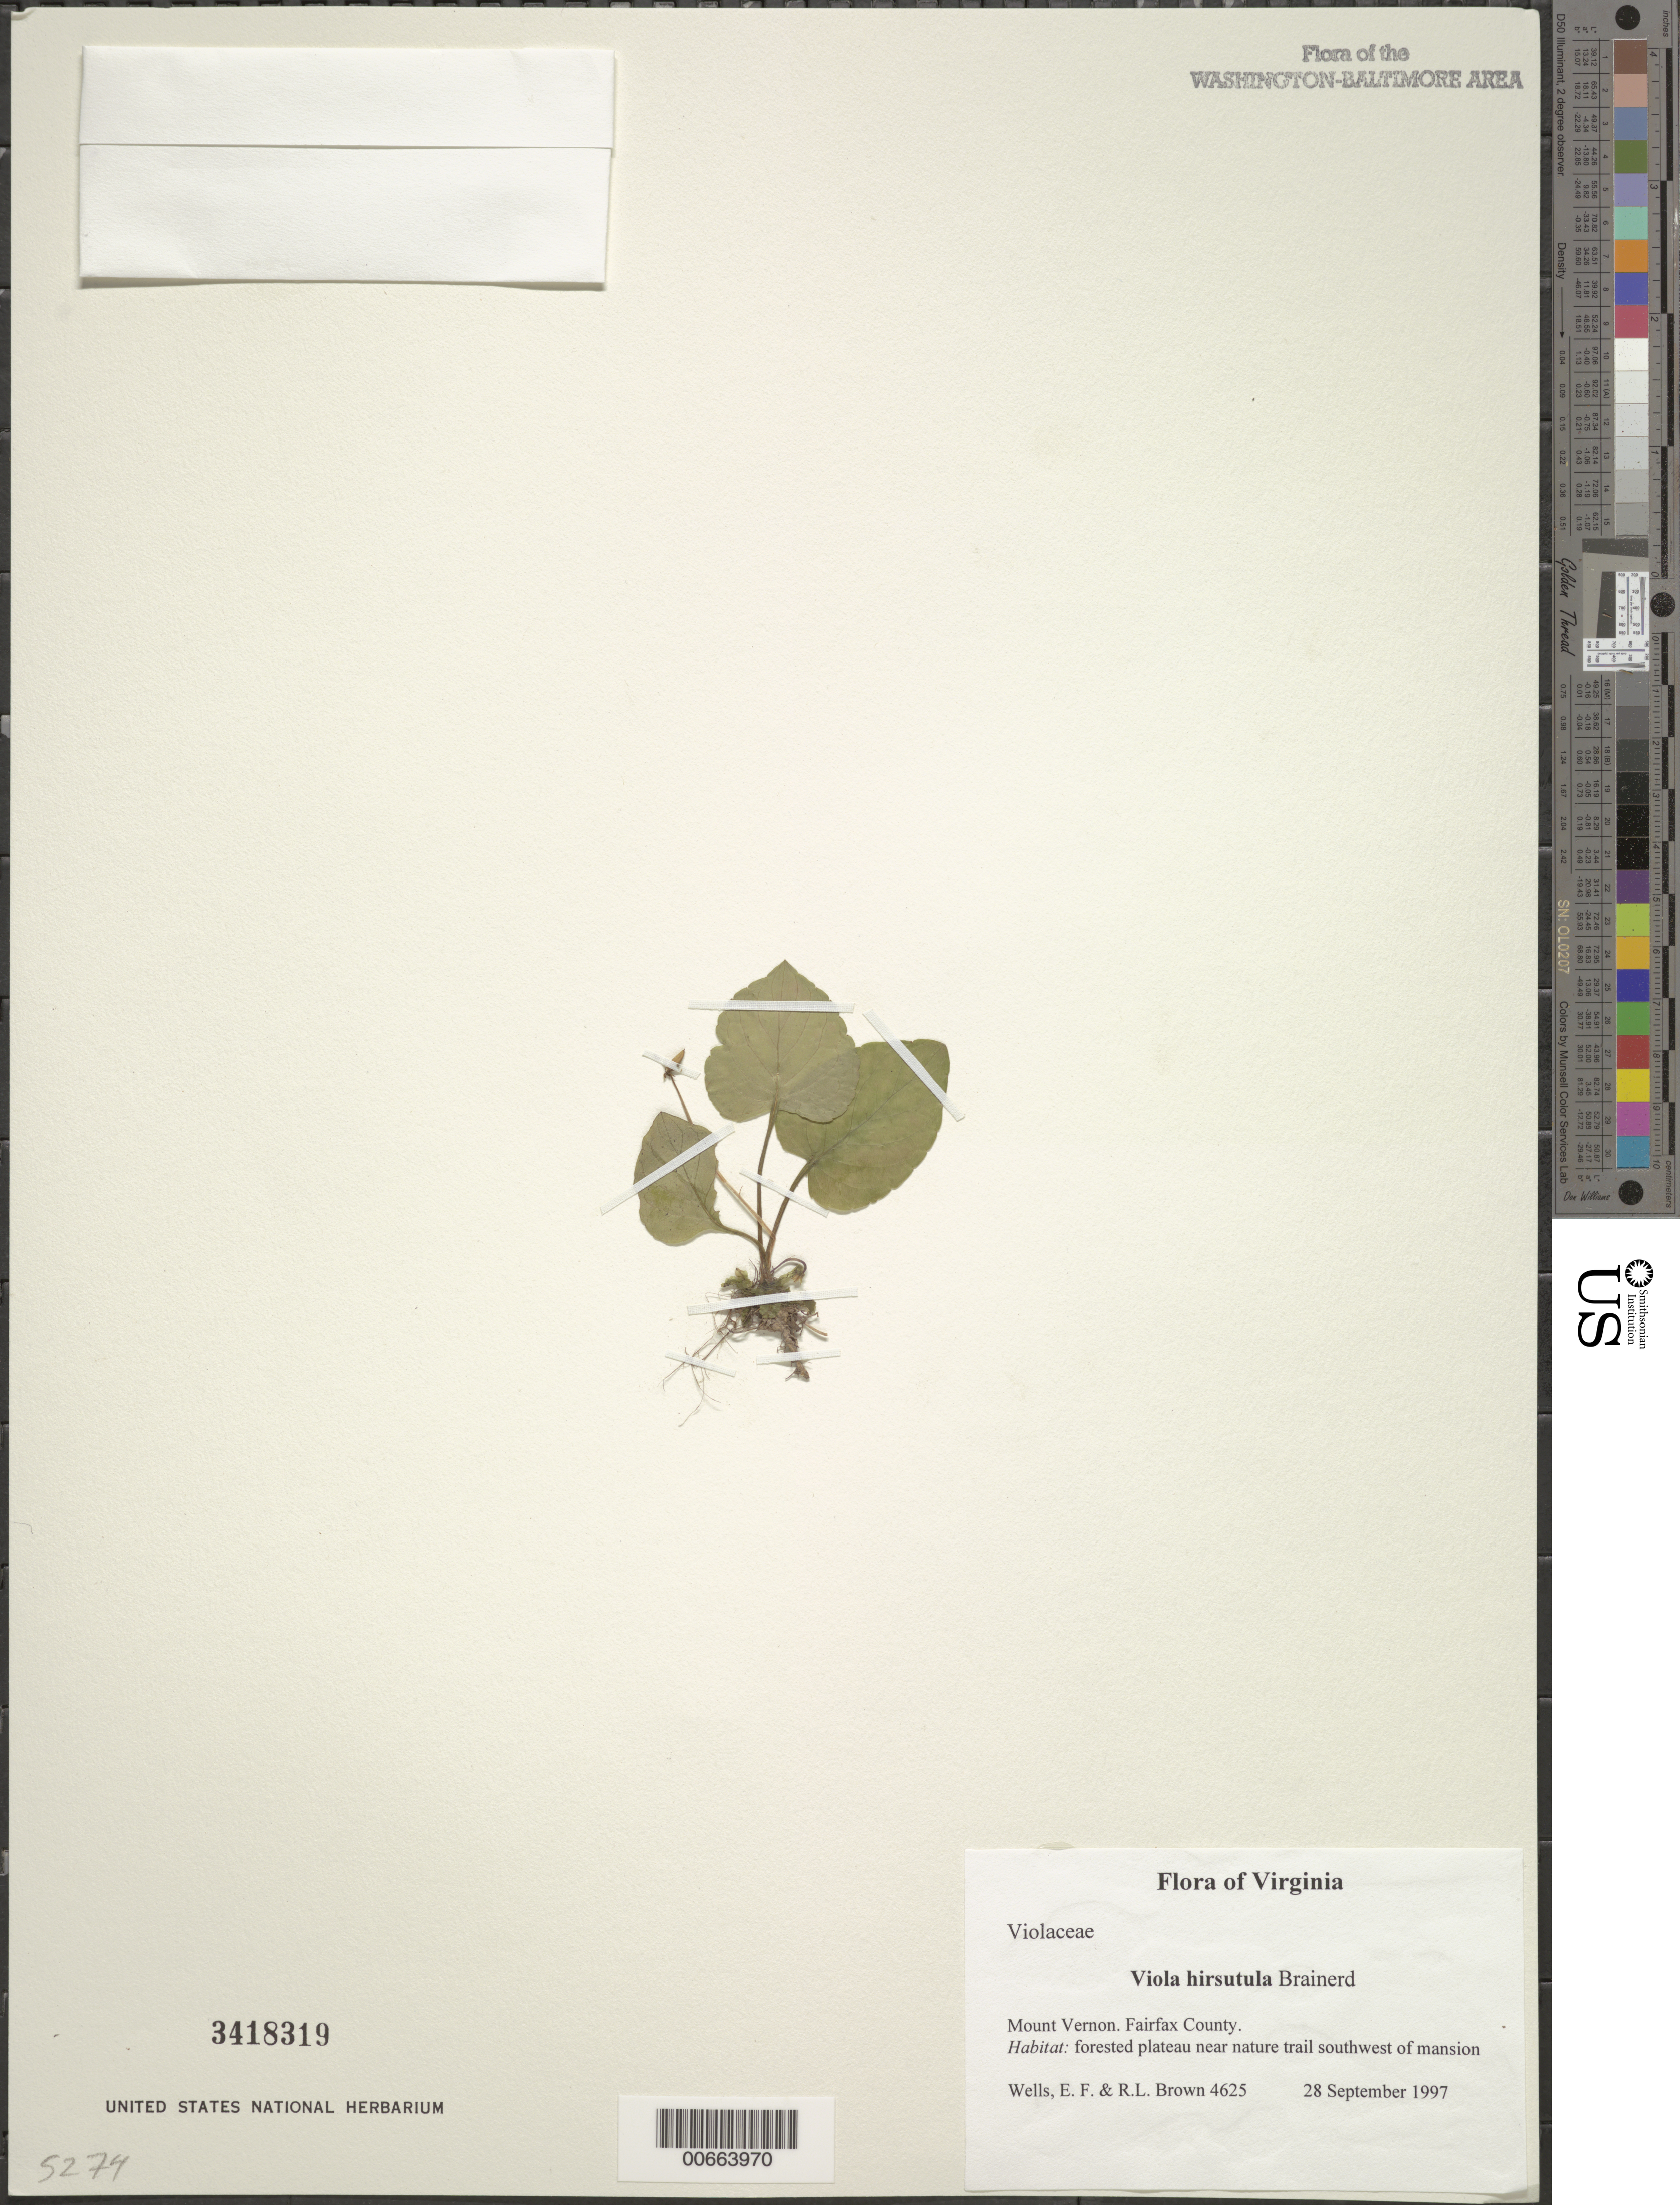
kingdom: Plantae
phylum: Tracheophyta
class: Magnoliopsida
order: Malpighiales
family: Violaceae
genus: Viola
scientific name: Viola hirsutula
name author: Brainerd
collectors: E. F. Wells & R. L. Brown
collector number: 4625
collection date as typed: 28 Sep 1997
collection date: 1997-09-28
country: United States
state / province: Virginia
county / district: Fairfax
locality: Mount Vernon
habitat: forested plateau near nature trail southwest of mansion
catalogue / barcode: US 3418319